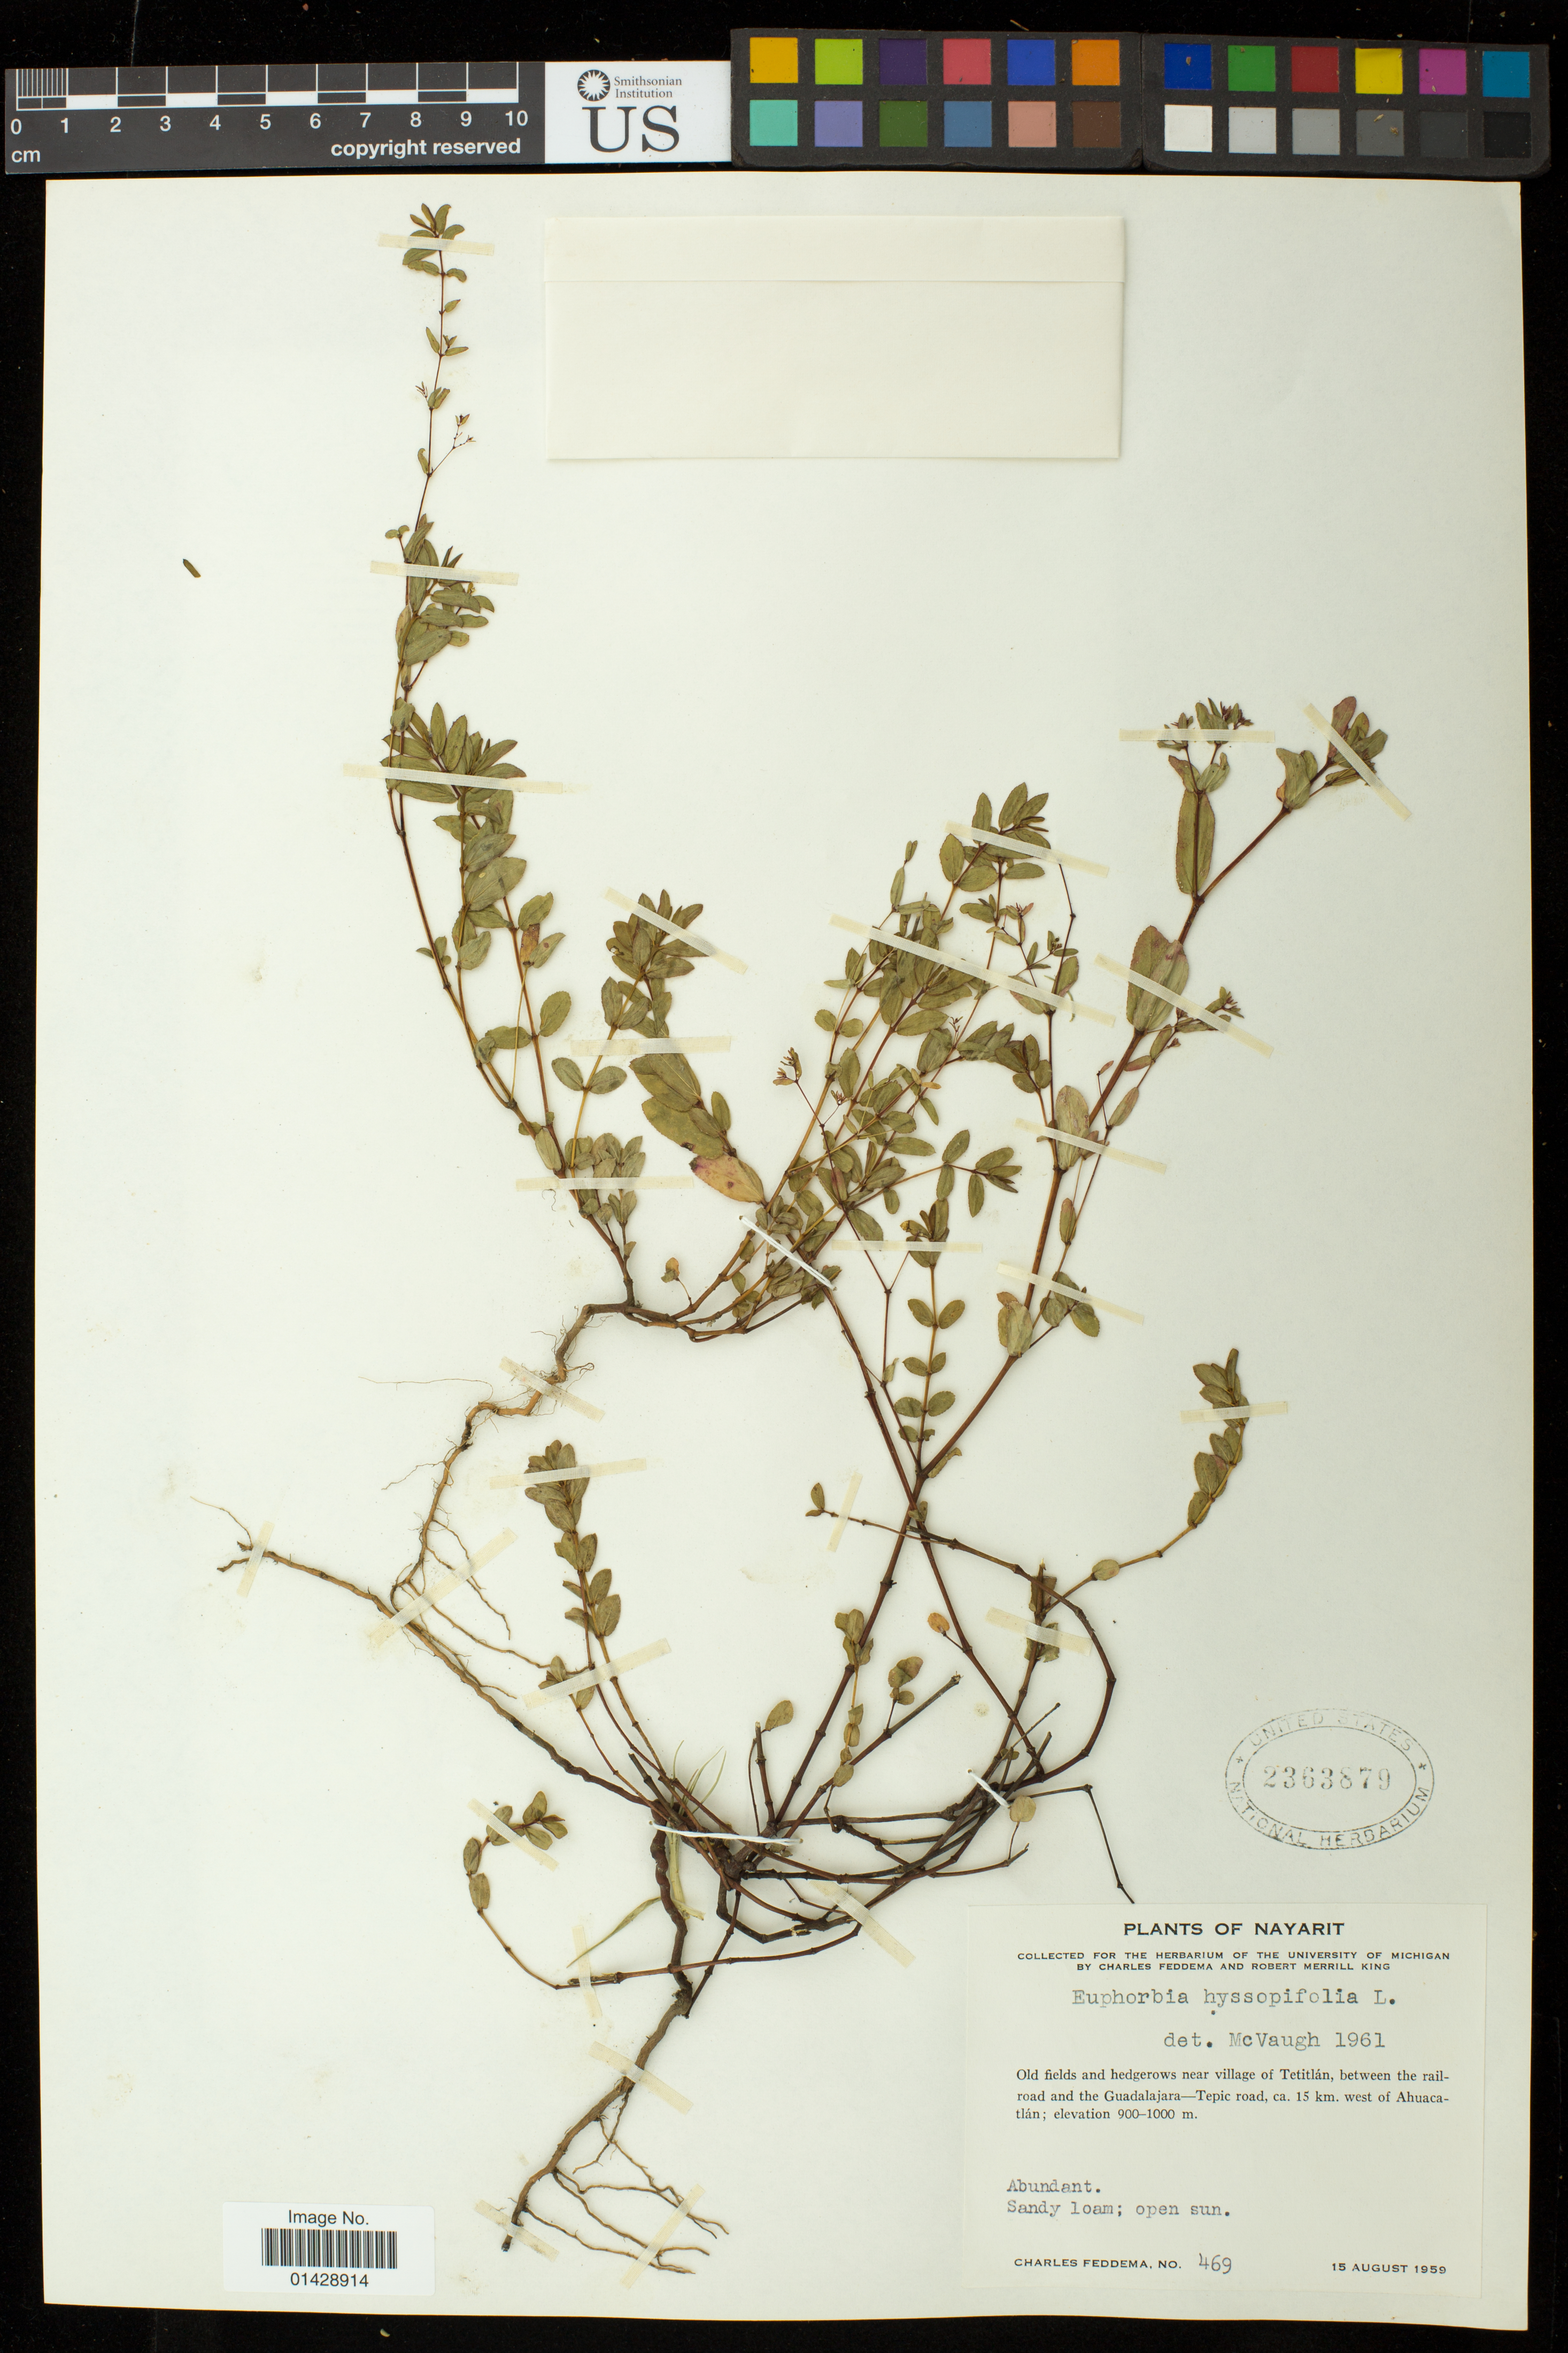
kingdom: Plantae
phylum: Tracheophyta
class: Magnoliopsida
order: Malpighiales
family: Euphorbiaceae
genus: Euphorbia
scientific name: Euphorbia hyssopifolia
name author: L.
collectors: C. Feddema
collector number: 469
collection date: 1959-08-15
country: Mexico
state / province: Nayarit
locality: Near village of Tetitlan, between the railroad and the Guadalajara-Tepic road, ca. 15 km. west of Ahuacatlan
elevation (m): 900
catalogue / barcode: US 2363879